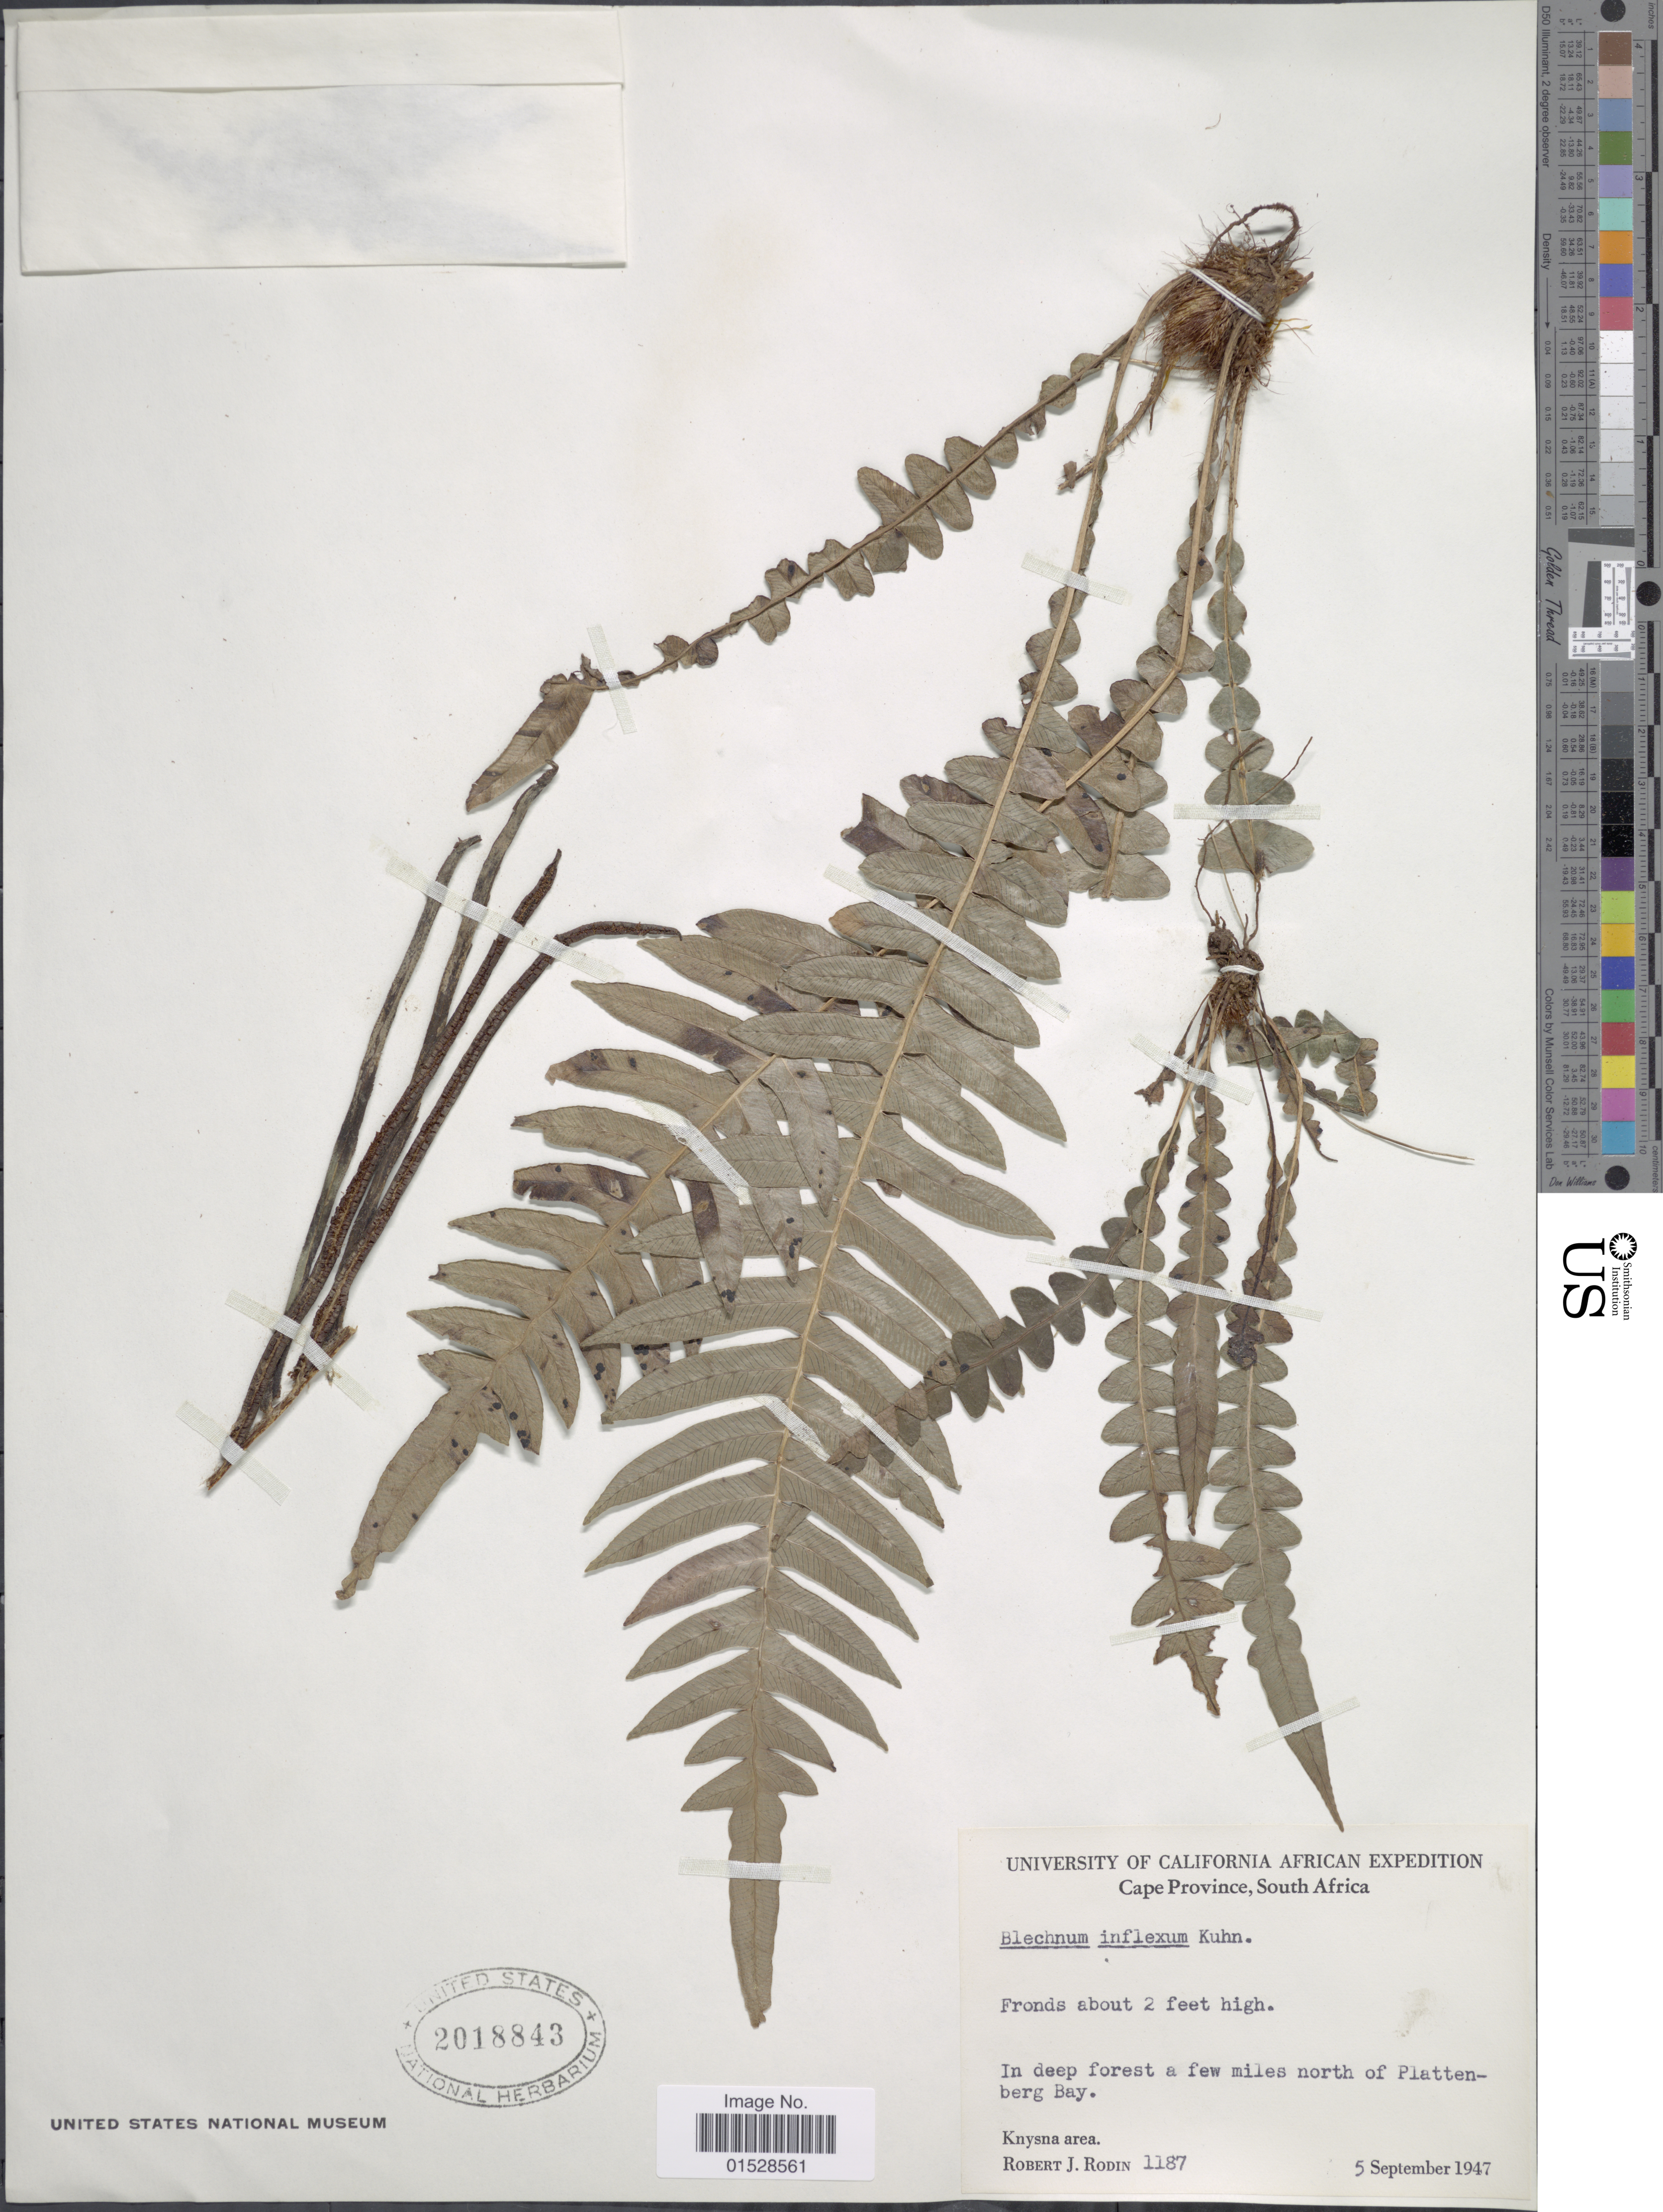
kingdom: Plantae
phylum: Tracheophyta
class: Polypodiopsida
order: Polypodiales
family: Blechnaceae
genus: Blechnum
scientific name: Blechnum inflexum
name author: (Kunze) Kuhn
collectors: R. J. Rodin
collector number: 1187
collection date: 1947-09-05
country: South Africa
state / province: Western Cape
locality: In deep forest a few miles north of Plattenberg Bay, Knysna area.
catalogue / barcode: US 2018843